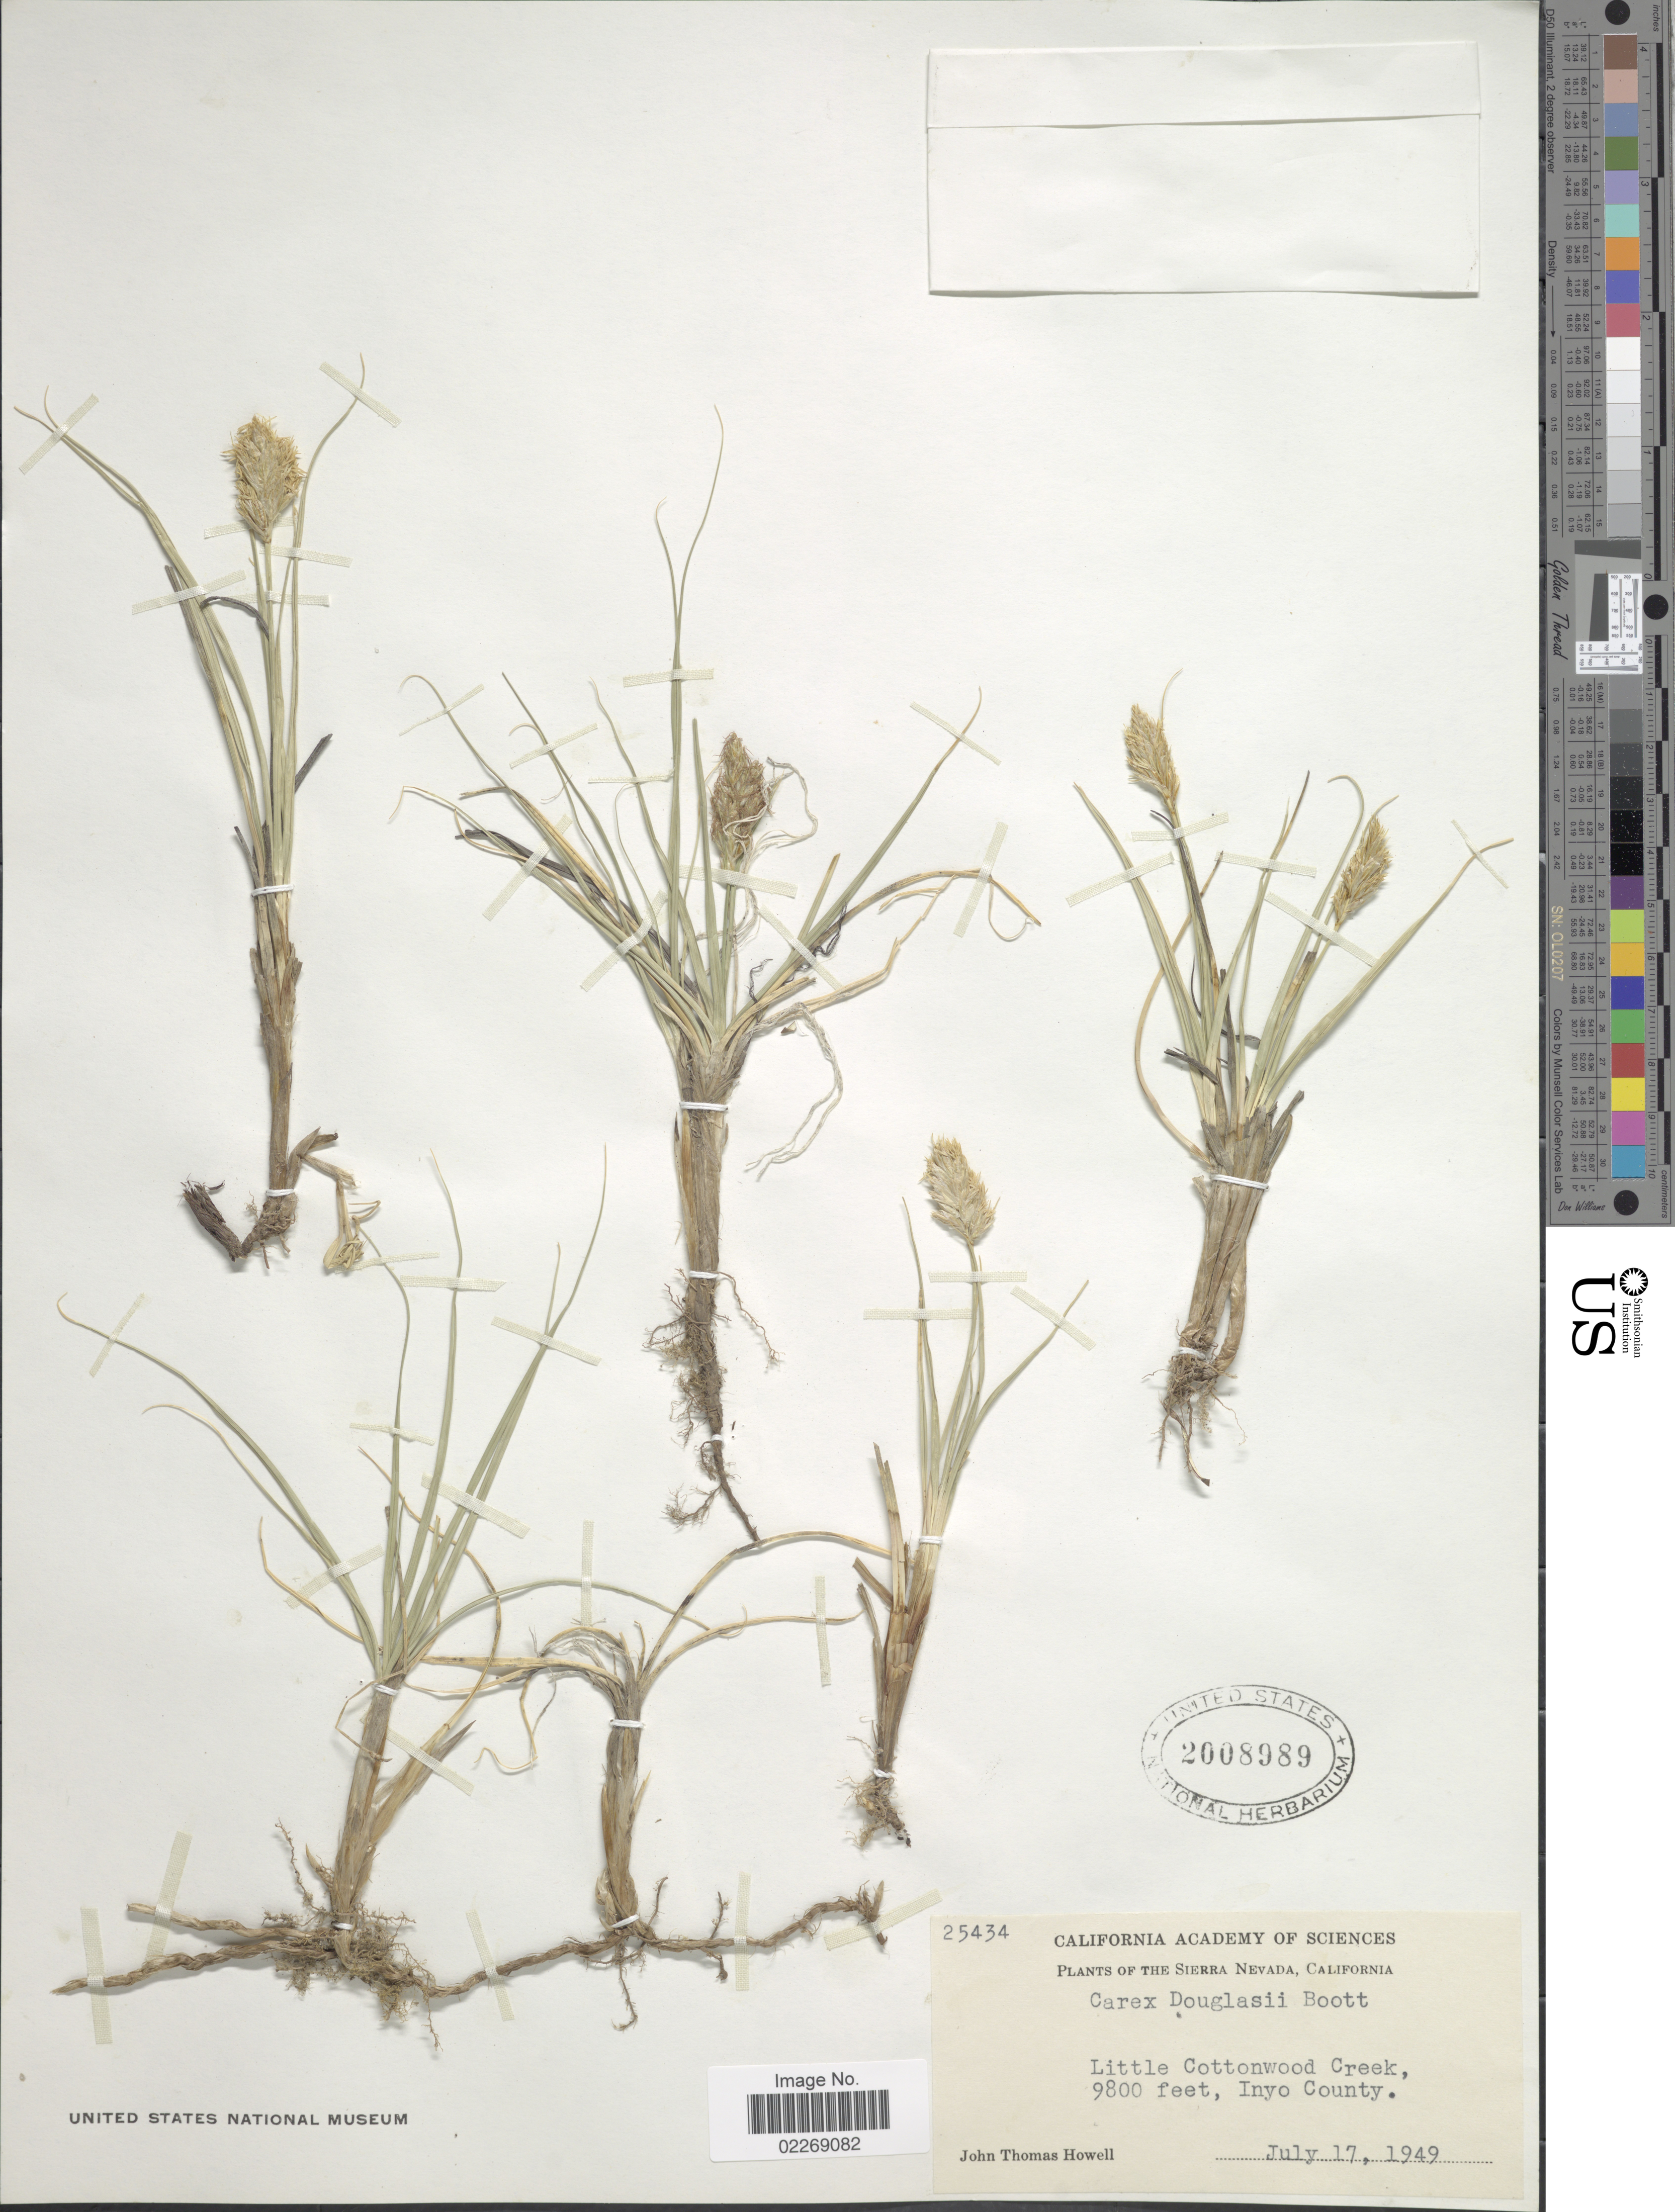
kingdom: Plantae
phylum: Tracheophyta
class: Liliopsida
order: Poales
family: Cyperaceae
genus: Carex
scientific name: Carex douglasii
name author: Boott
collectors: J. T. Howell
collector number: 25434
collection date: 1949-07-17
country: United States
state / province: California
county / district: Inyo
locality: Sierra Nevada. Little Cottonwood Creek. Inyo County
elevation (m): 2987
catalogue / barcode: US 208989